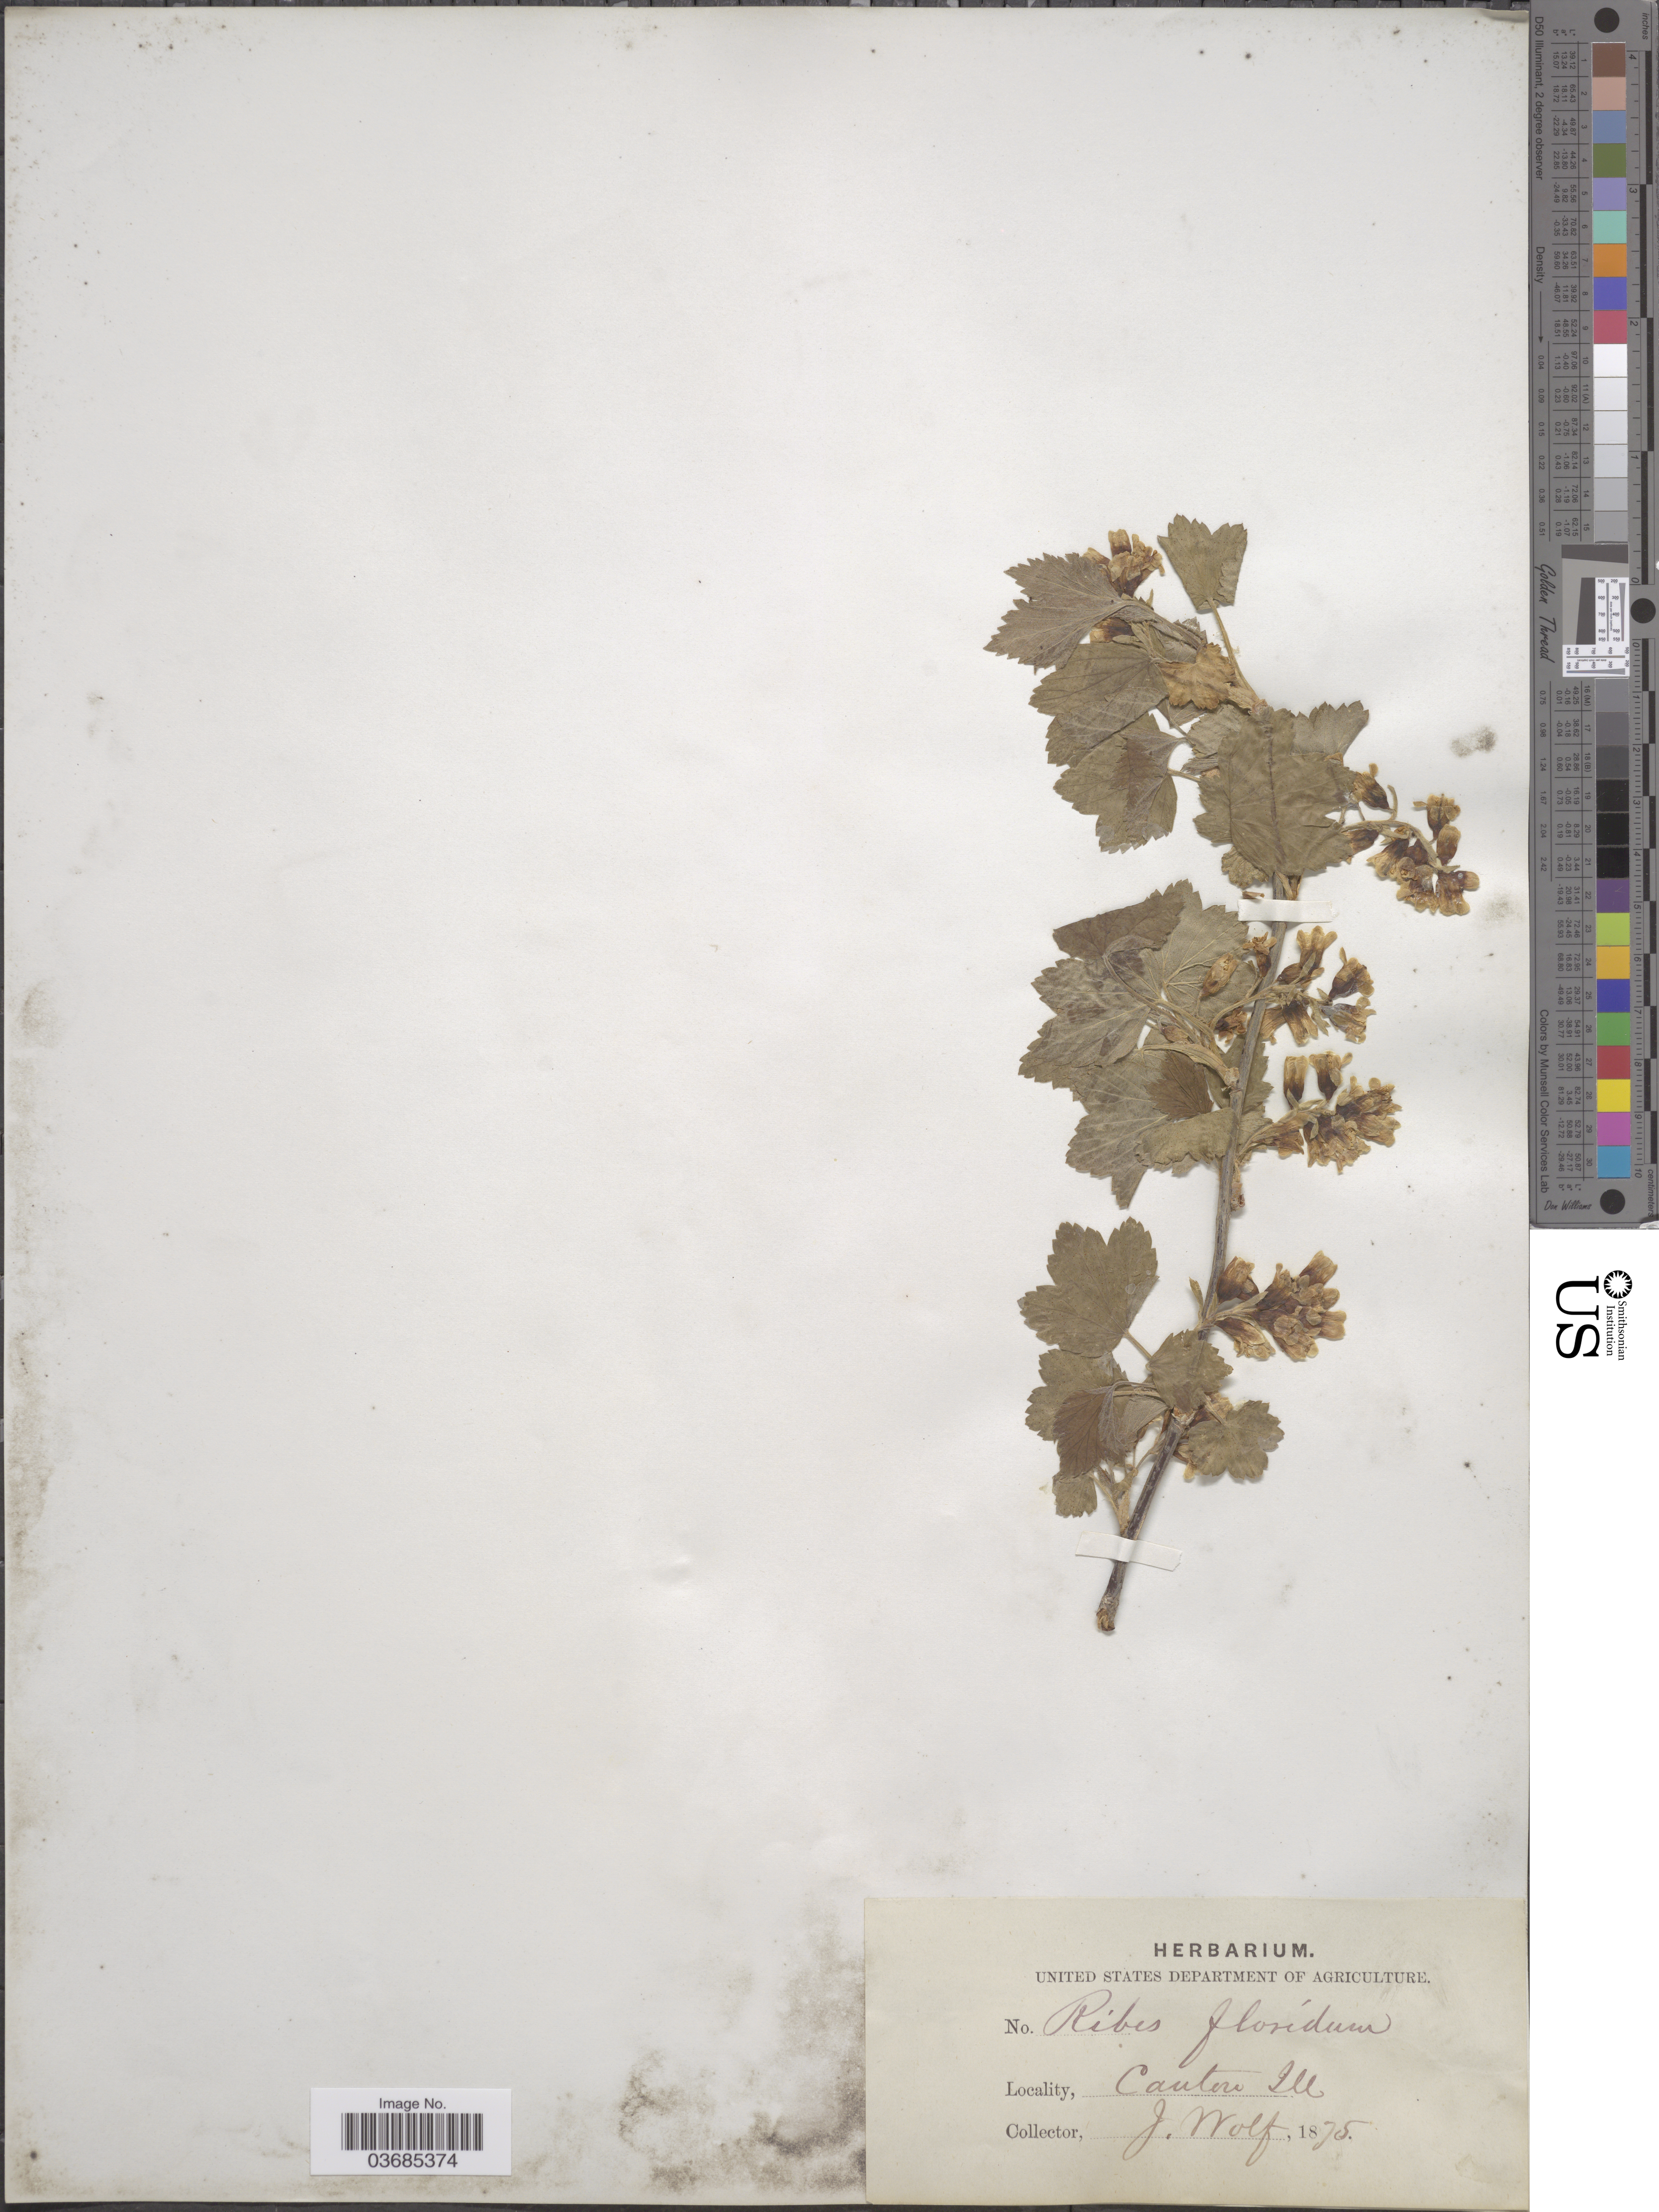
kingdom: Plantae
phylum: Tracheophyta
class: Magnoliopsida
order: Saxifragales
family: Grossulariaceae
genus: Ribes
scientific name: Ribes americanum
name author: Mill.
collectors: J. Wolf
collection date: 1875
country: United States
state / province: Illinois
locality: Canton.